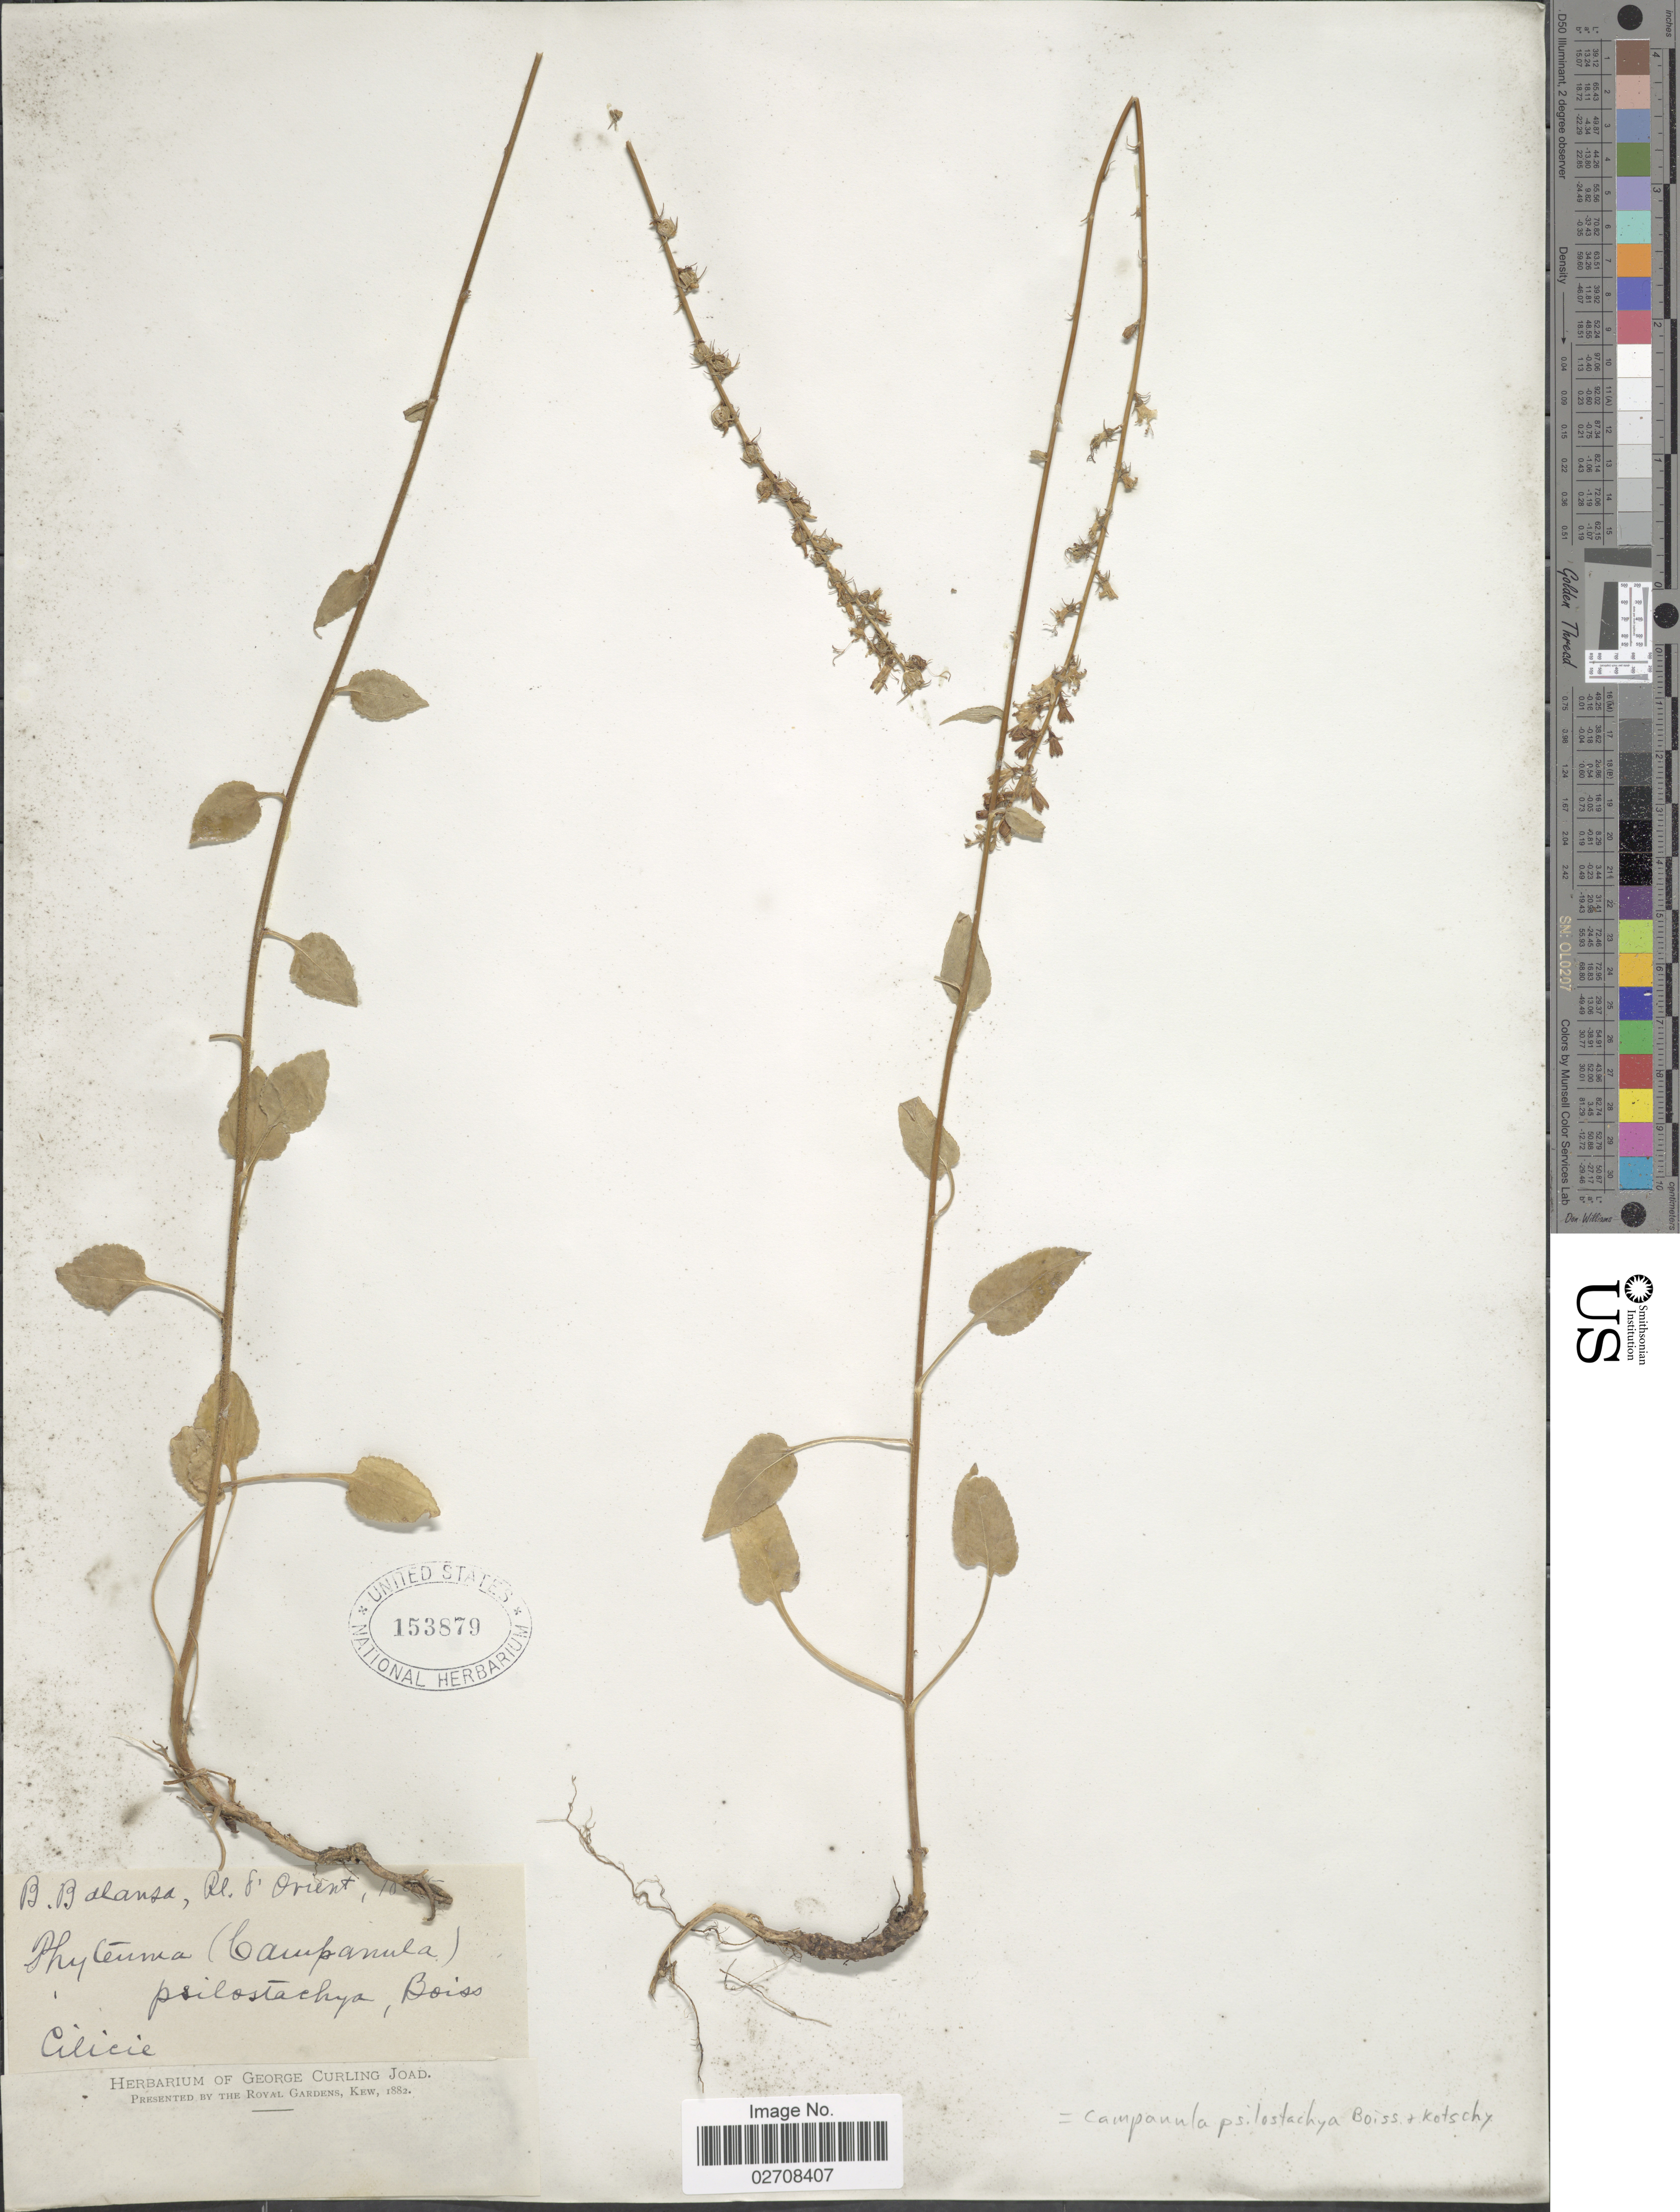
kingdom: Plantae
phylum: Tracheophyta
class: Magnoliopsida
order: Asterales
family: Campanulaceae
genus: Campanula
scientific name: Campanula psilostachya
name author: Boiss. & Kotschy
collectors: B. Balansa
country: Turkey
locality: D'Orient. Cilicie.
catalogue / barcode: US 153879